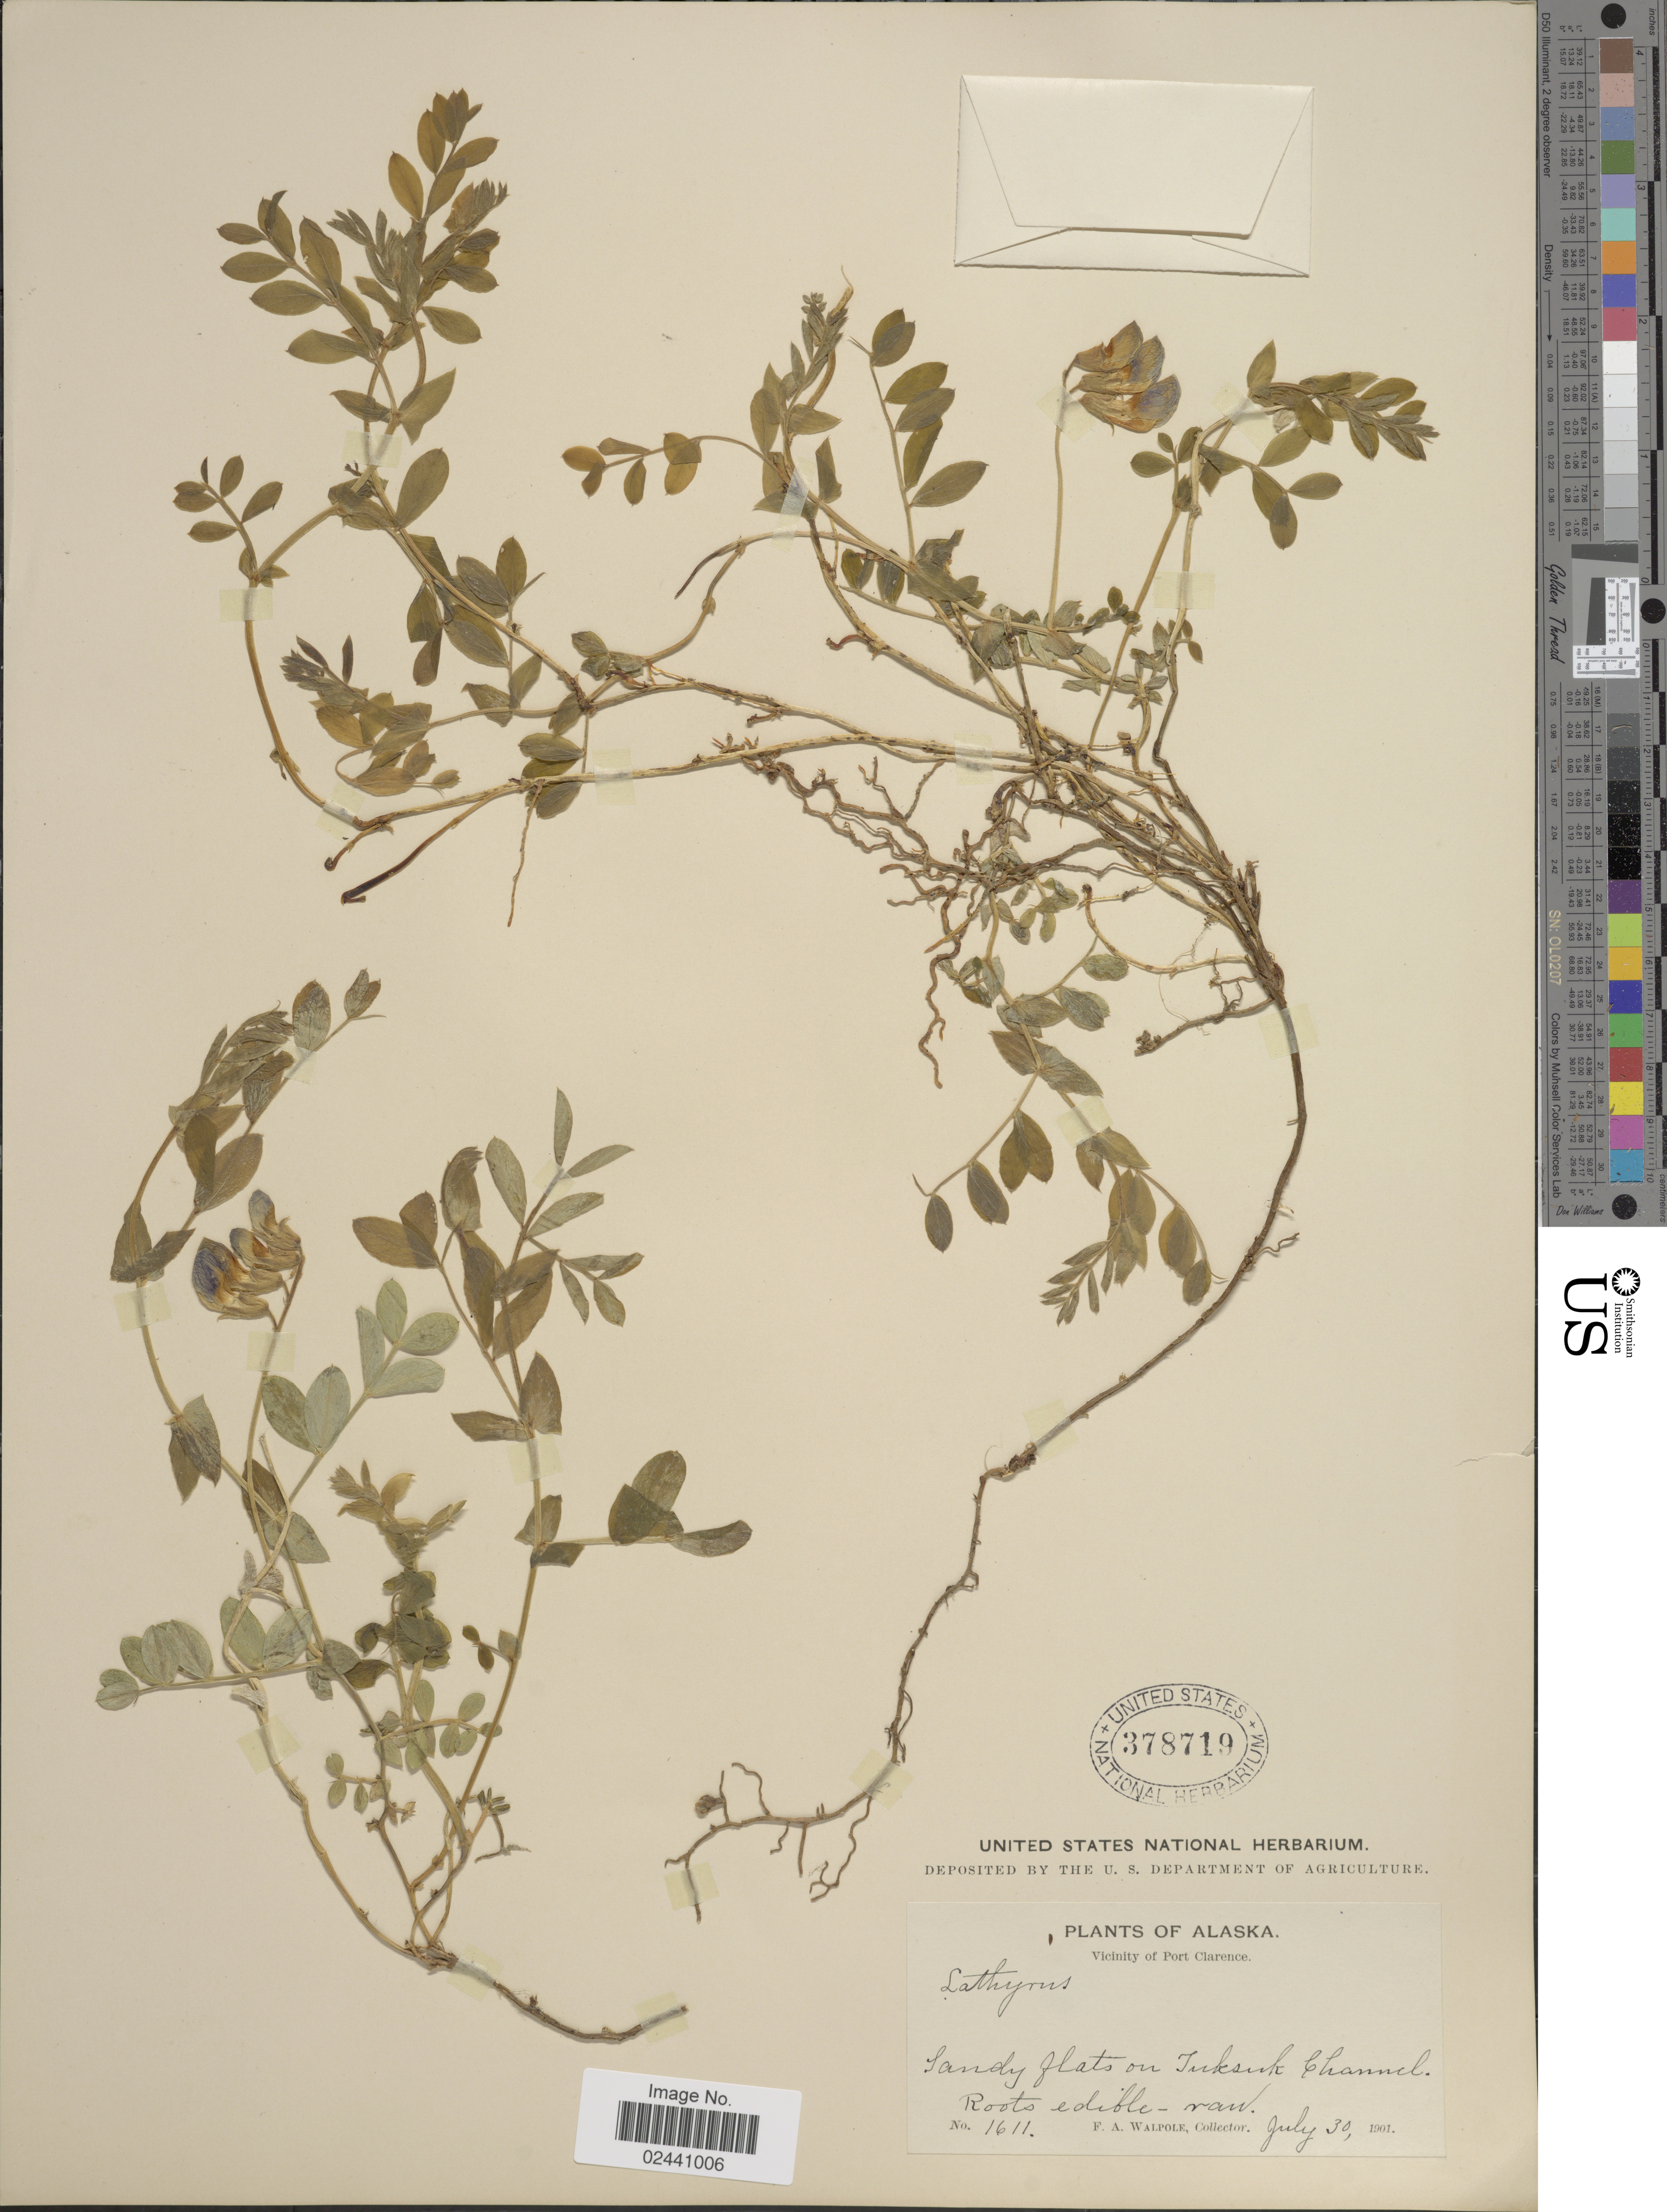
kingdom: Plantae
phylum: Tracheophyta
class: Magnoliopsida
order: Fabales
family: Fabaceae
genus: Lathyrus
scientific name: Lathyrus maritimus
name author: Torr.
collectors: F. Walpole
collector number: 1611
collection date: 1901-07-30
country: United States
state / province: Alaska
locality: Vicinity of Port Clarence, on Tuksuk Channel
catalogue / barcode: US 378719